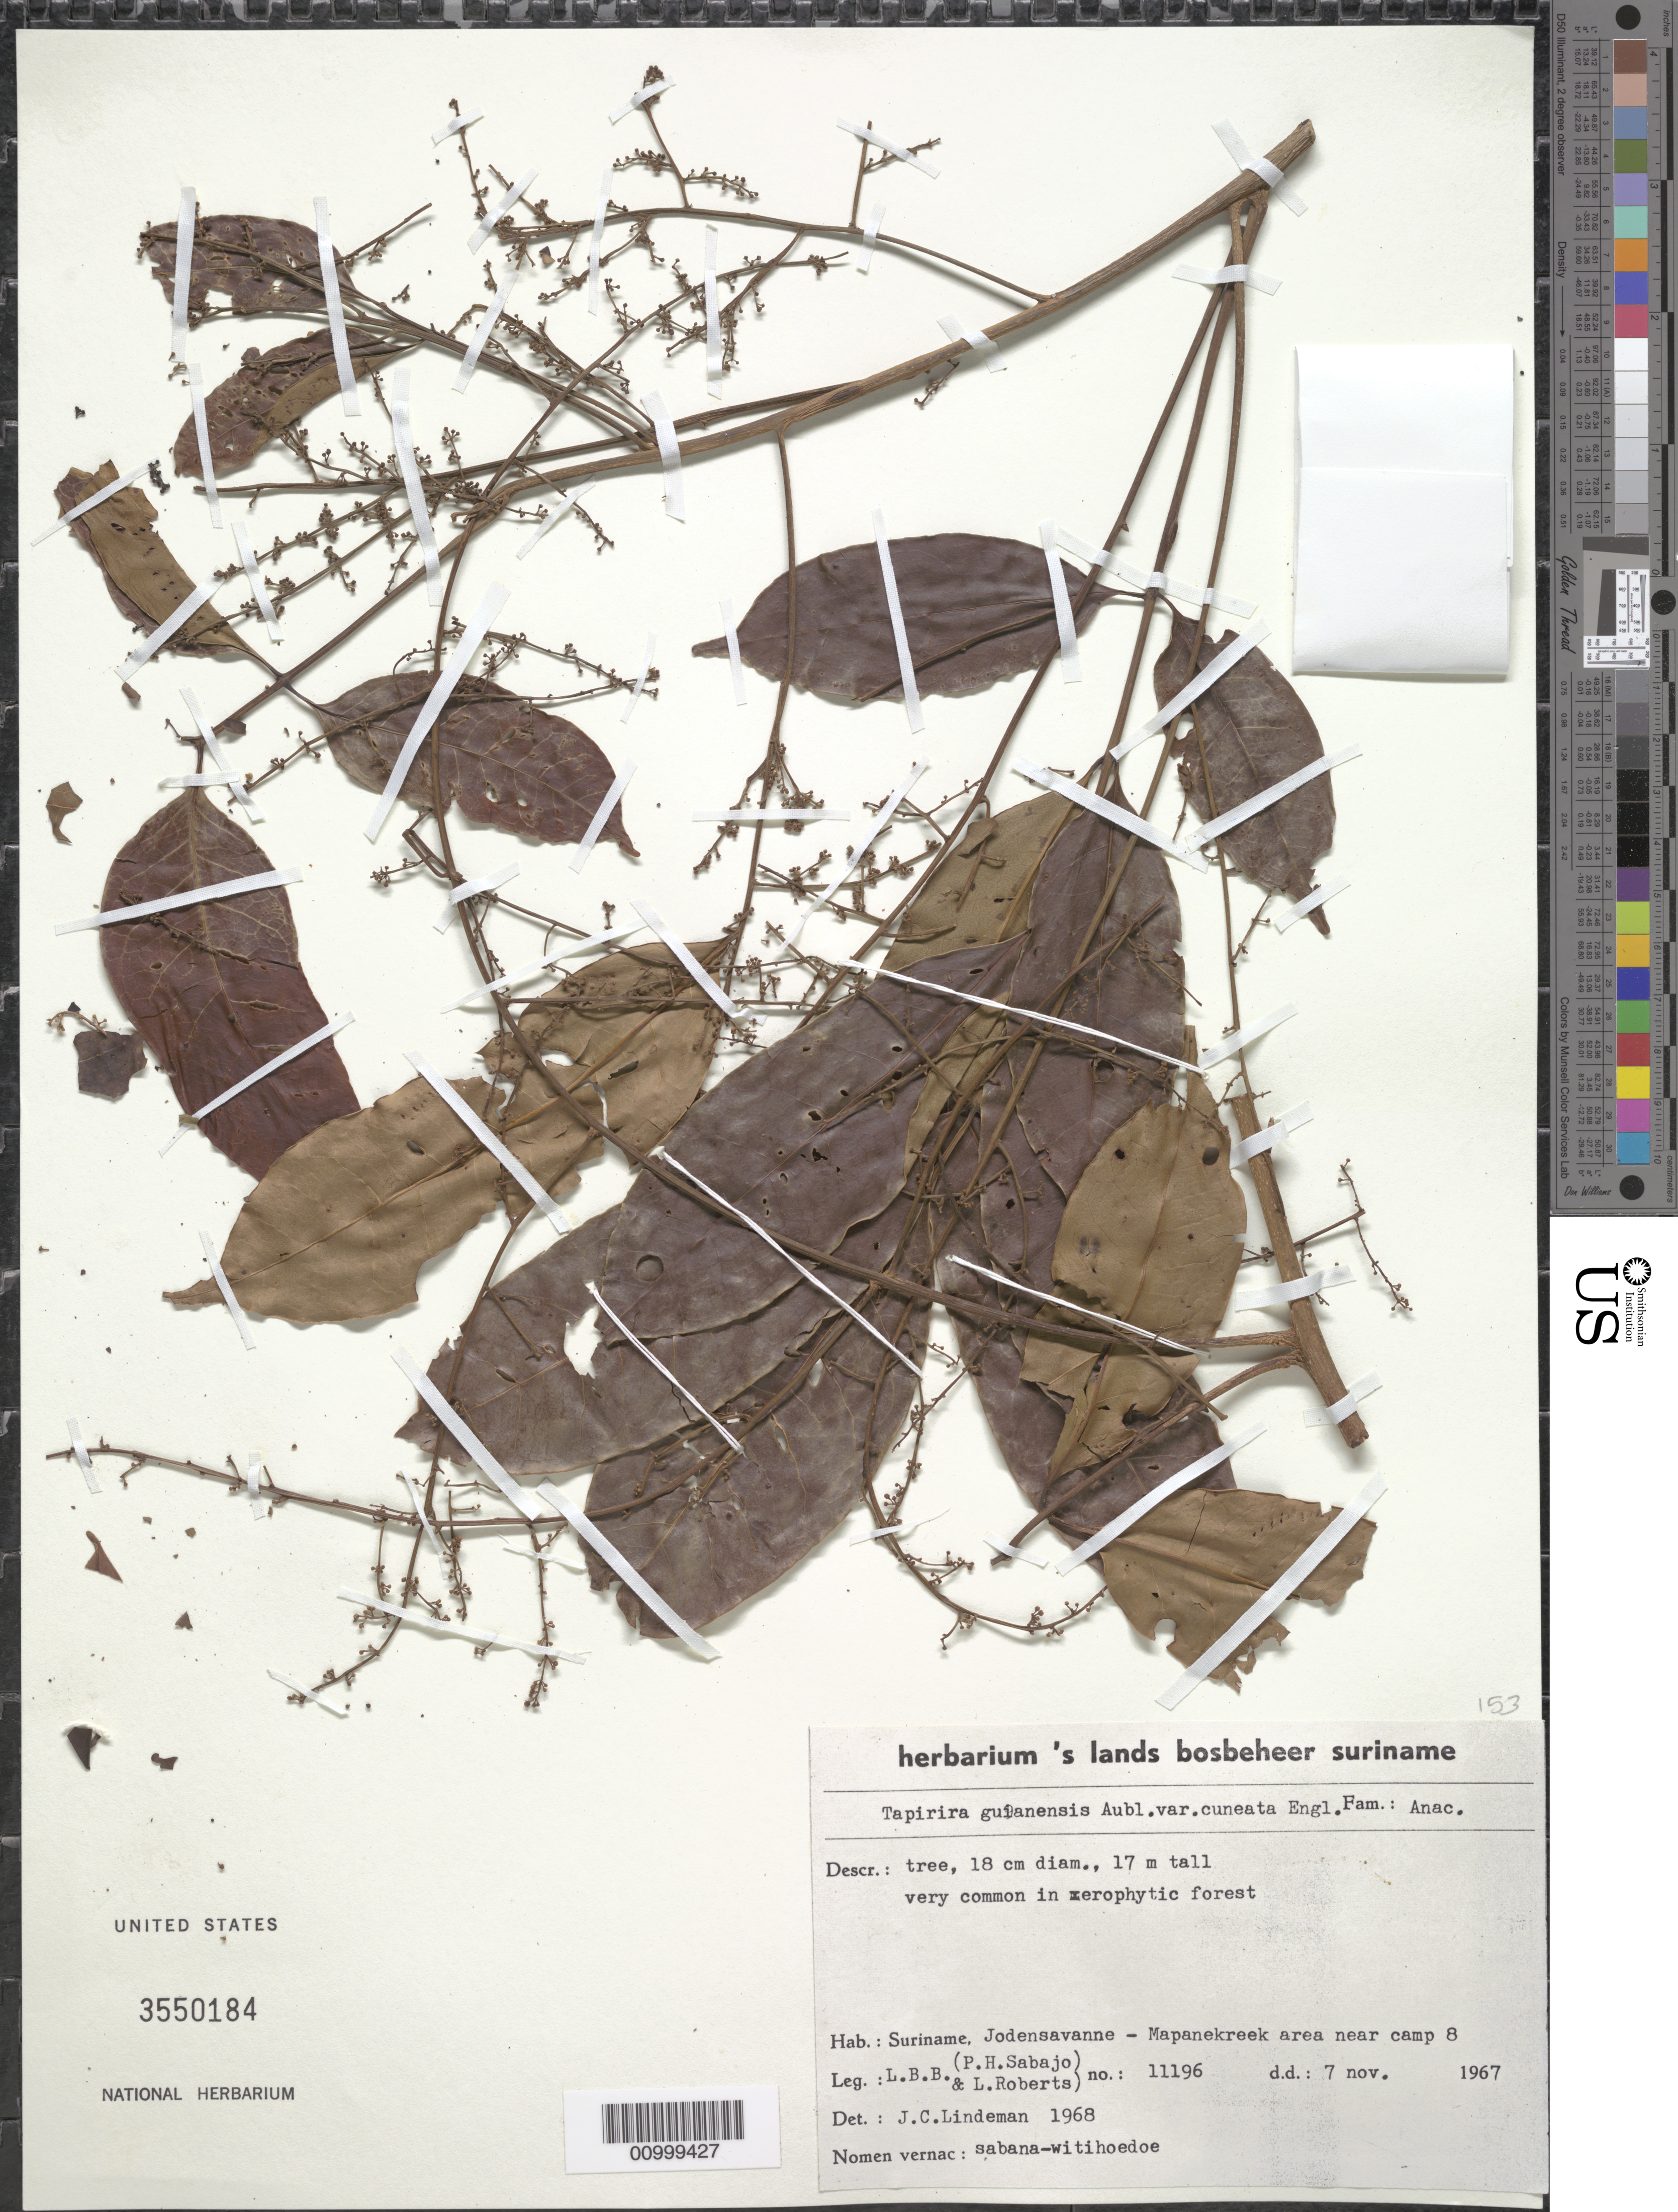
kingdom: Plantae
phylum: Tracheophyta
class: Magnoliopsida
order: Sapindales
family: Anacardiaceae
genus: Tapirira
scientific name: Tapirira guianensis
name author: Aubl.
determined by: Lindeman, J. C.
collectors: P. Sabajo & L. Roberts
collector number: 11196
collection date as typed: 7-Nov-67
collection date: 1967-11-07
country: Suriname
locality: Jodensavanne- Mapanekreek area near camp 8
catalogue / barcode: US 3550184